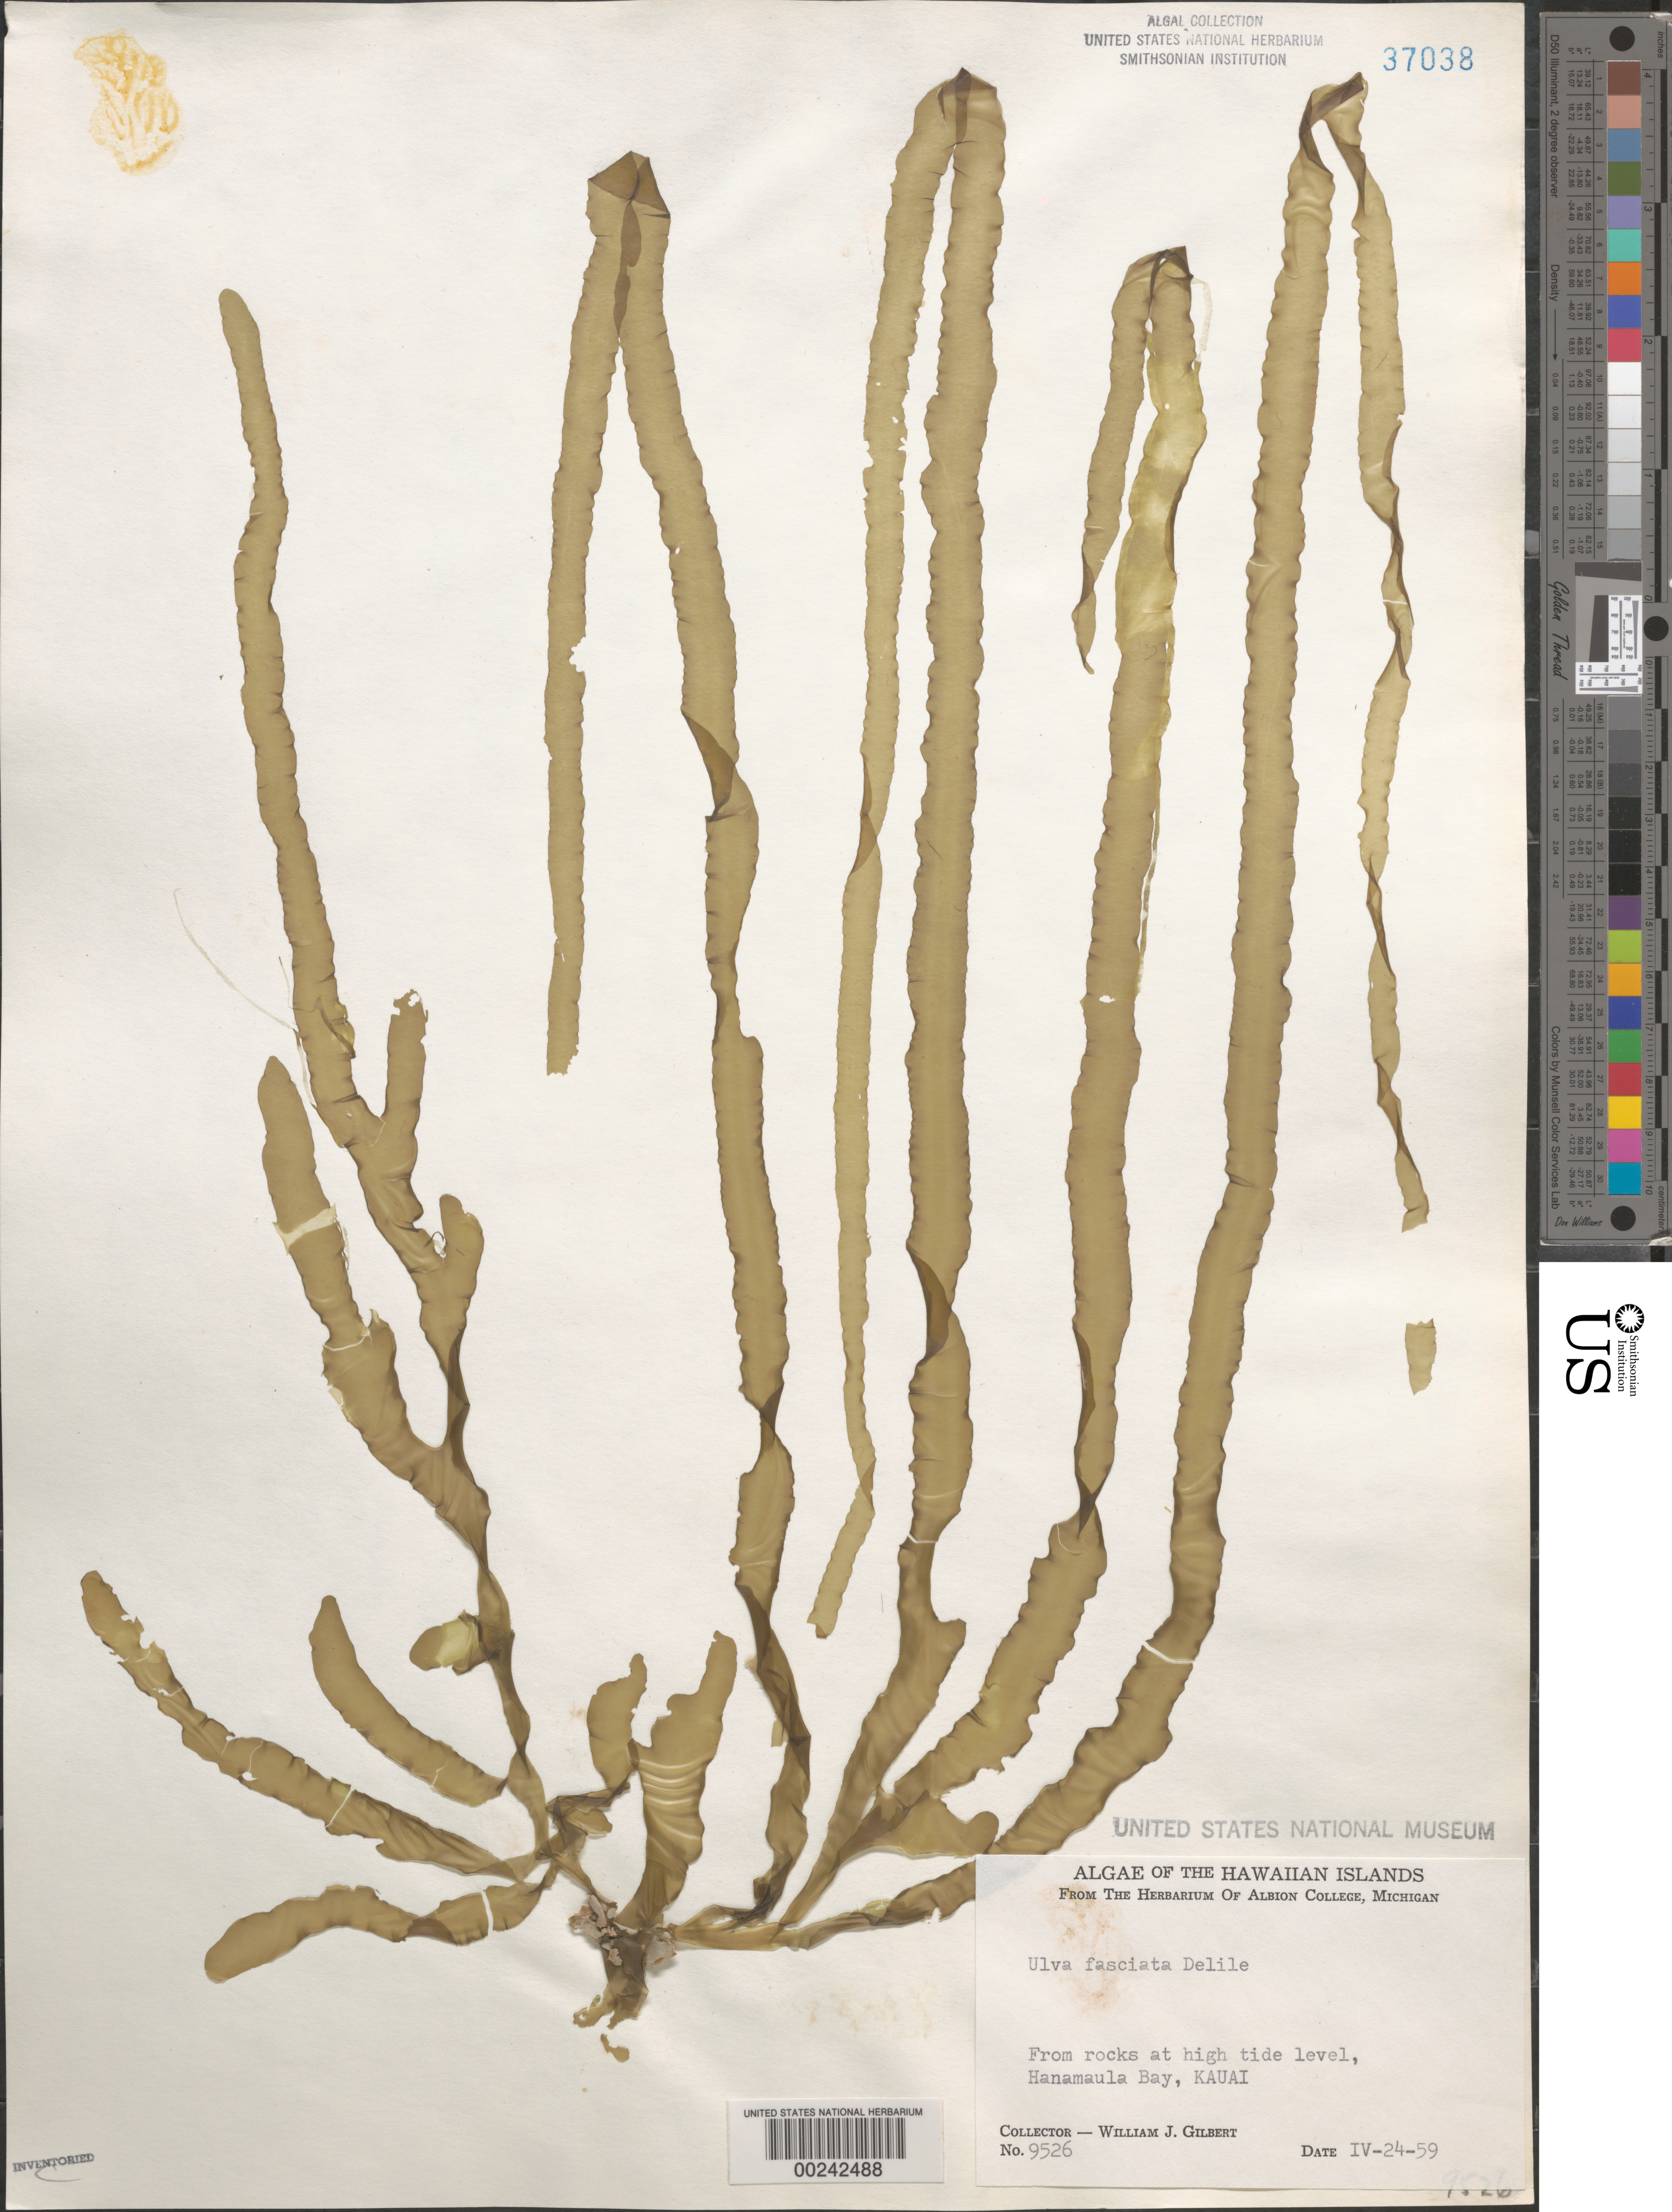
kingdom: Plantae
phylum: Chlorophyta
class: Ulvophyceae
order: Ulvales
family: Ulvaceae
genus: Ulva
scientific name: Ulva lactuca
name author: L.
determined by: Algae name updating Project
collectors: W. J. Gilbert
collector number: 9526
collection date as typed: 24 Apr 1959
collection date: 1959-04-24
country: United States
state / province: Hawaii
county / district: Kaui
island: Kaua'i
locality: Hanamaula Bay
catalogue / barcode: US 37038